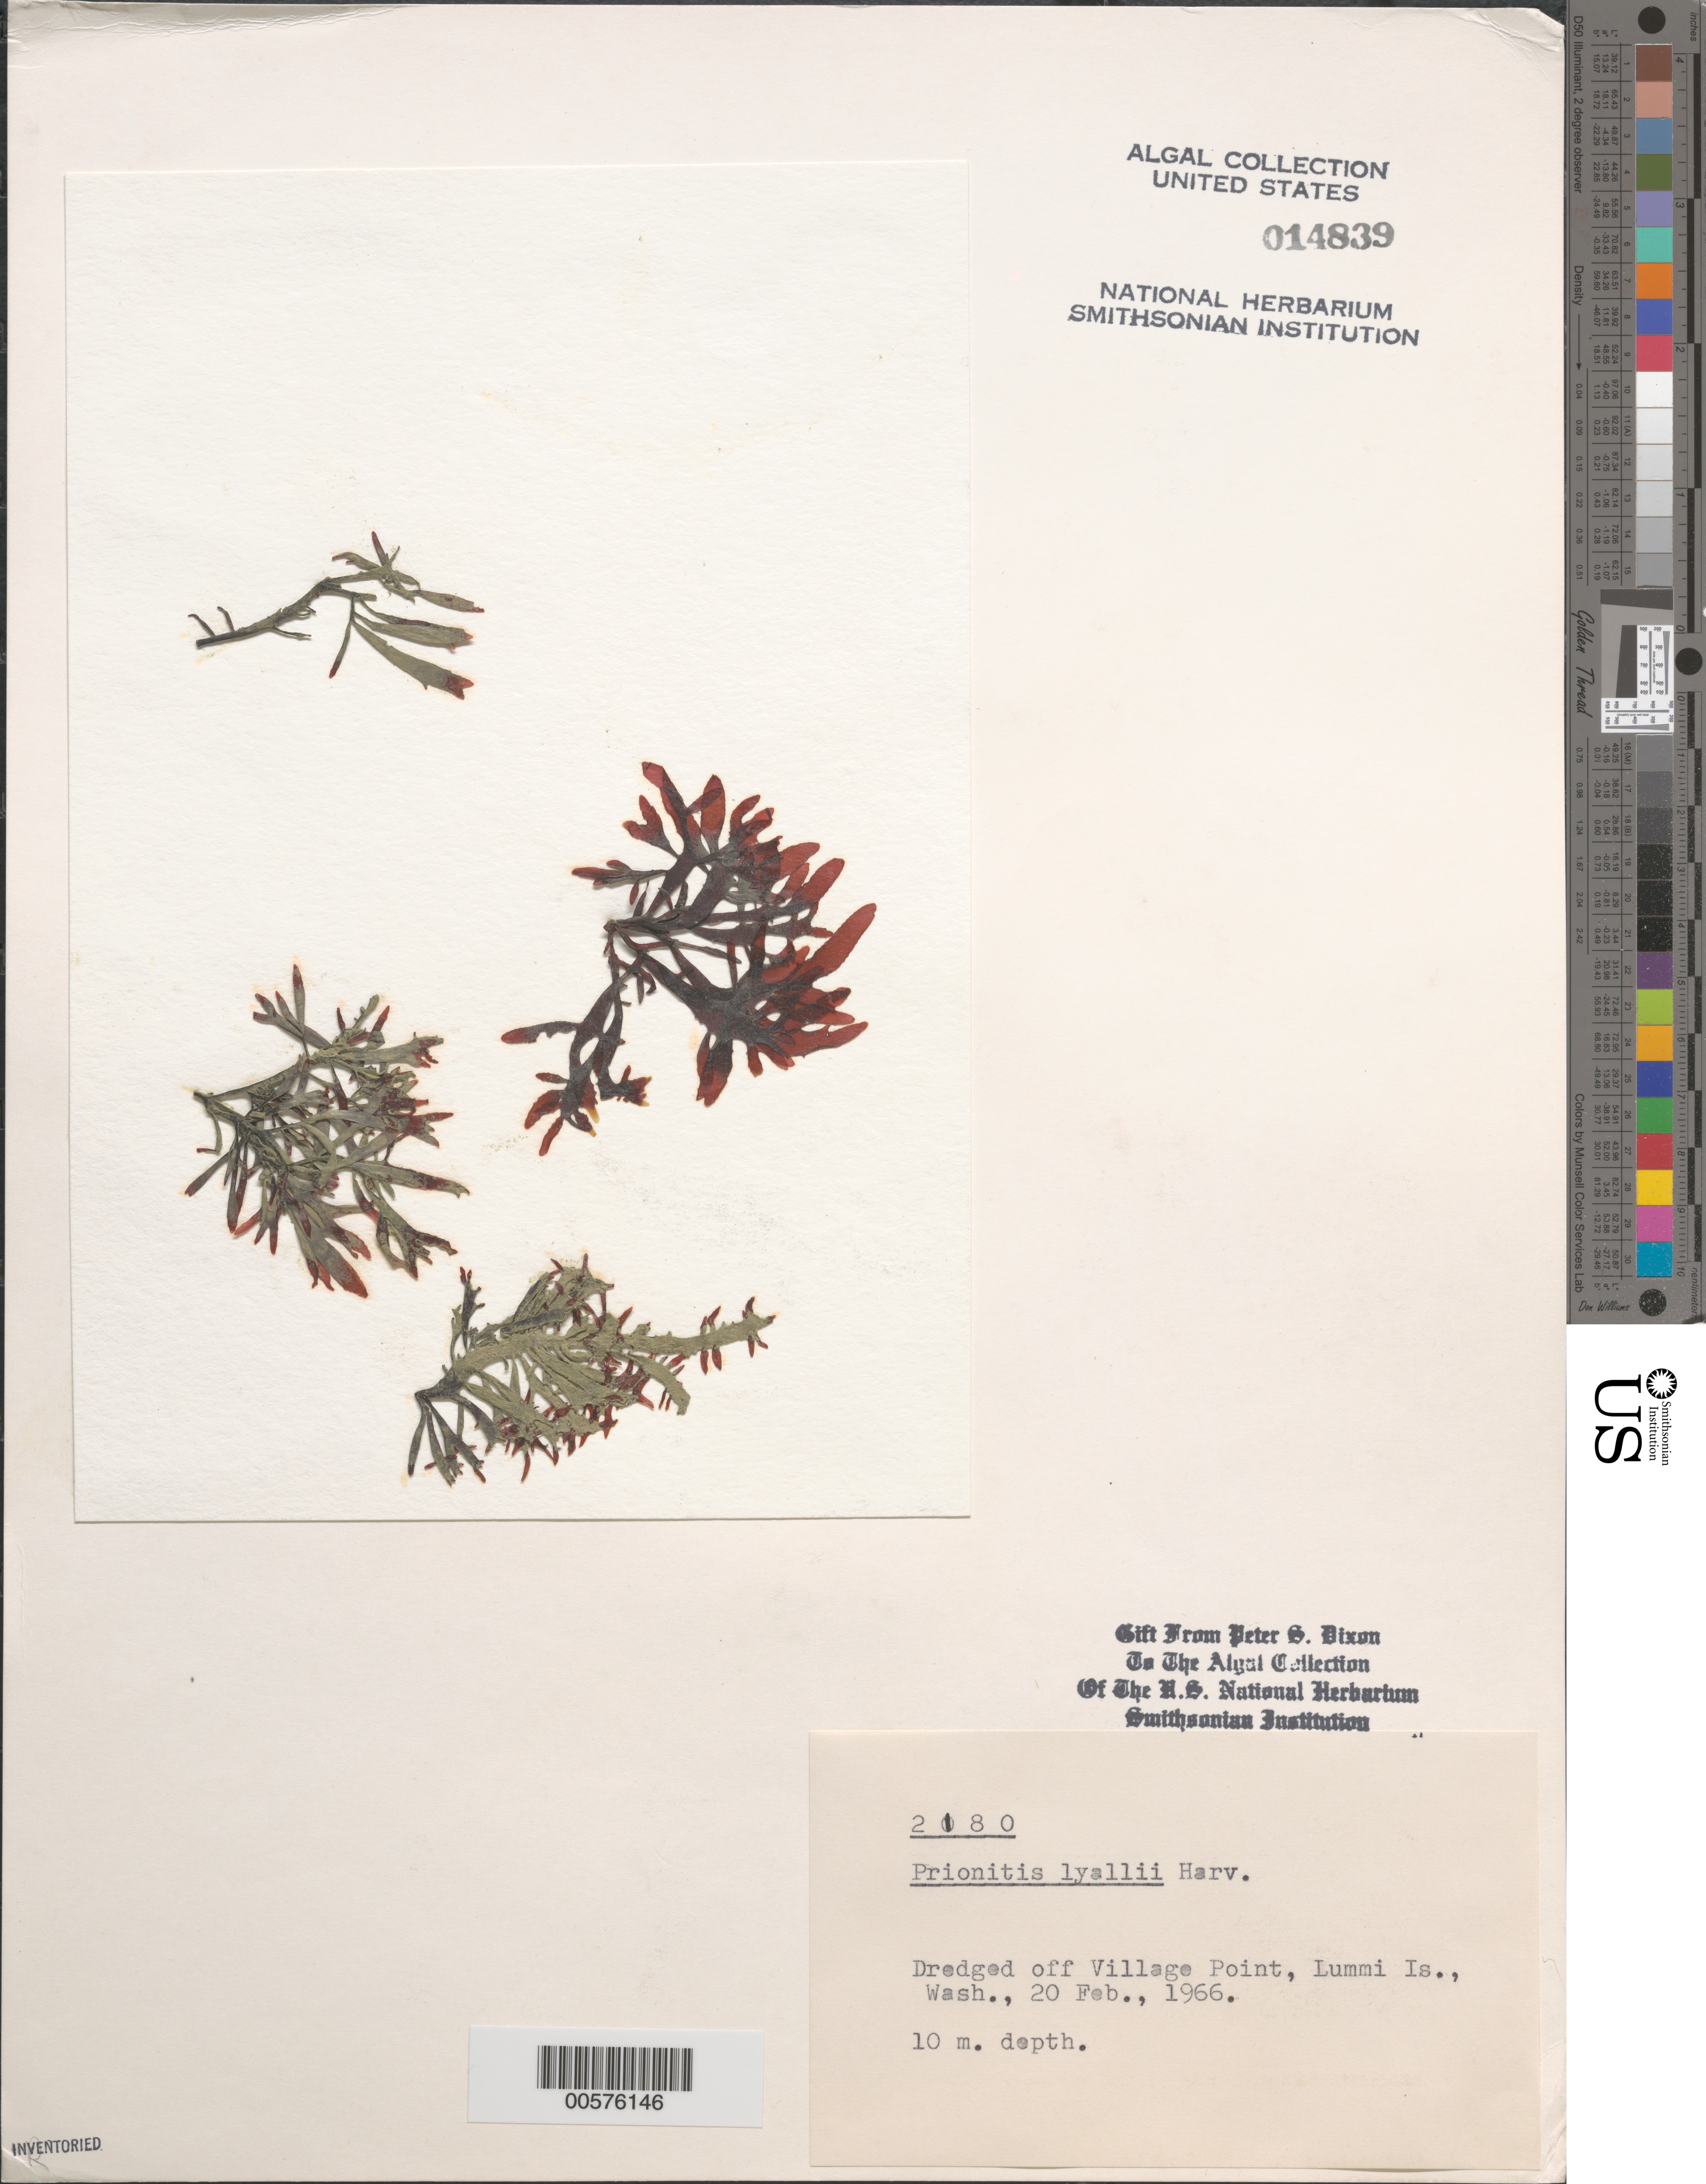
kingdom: Plantae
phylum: Rhodophyta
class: Florideophyceae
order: Cryptonemiales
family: Cryptonemiaceae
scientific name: Prionitis sternbergii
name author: (C. Agardh) J. Agardh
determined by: Algae name updating Project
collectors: P. S. Dixon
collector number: PSD 2180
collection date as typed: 20 Feb 1966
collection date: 1966-02-20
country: United States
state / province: Washington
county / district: Whatcom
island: Lummi Island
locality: Off Village Point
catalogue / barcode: US 14839